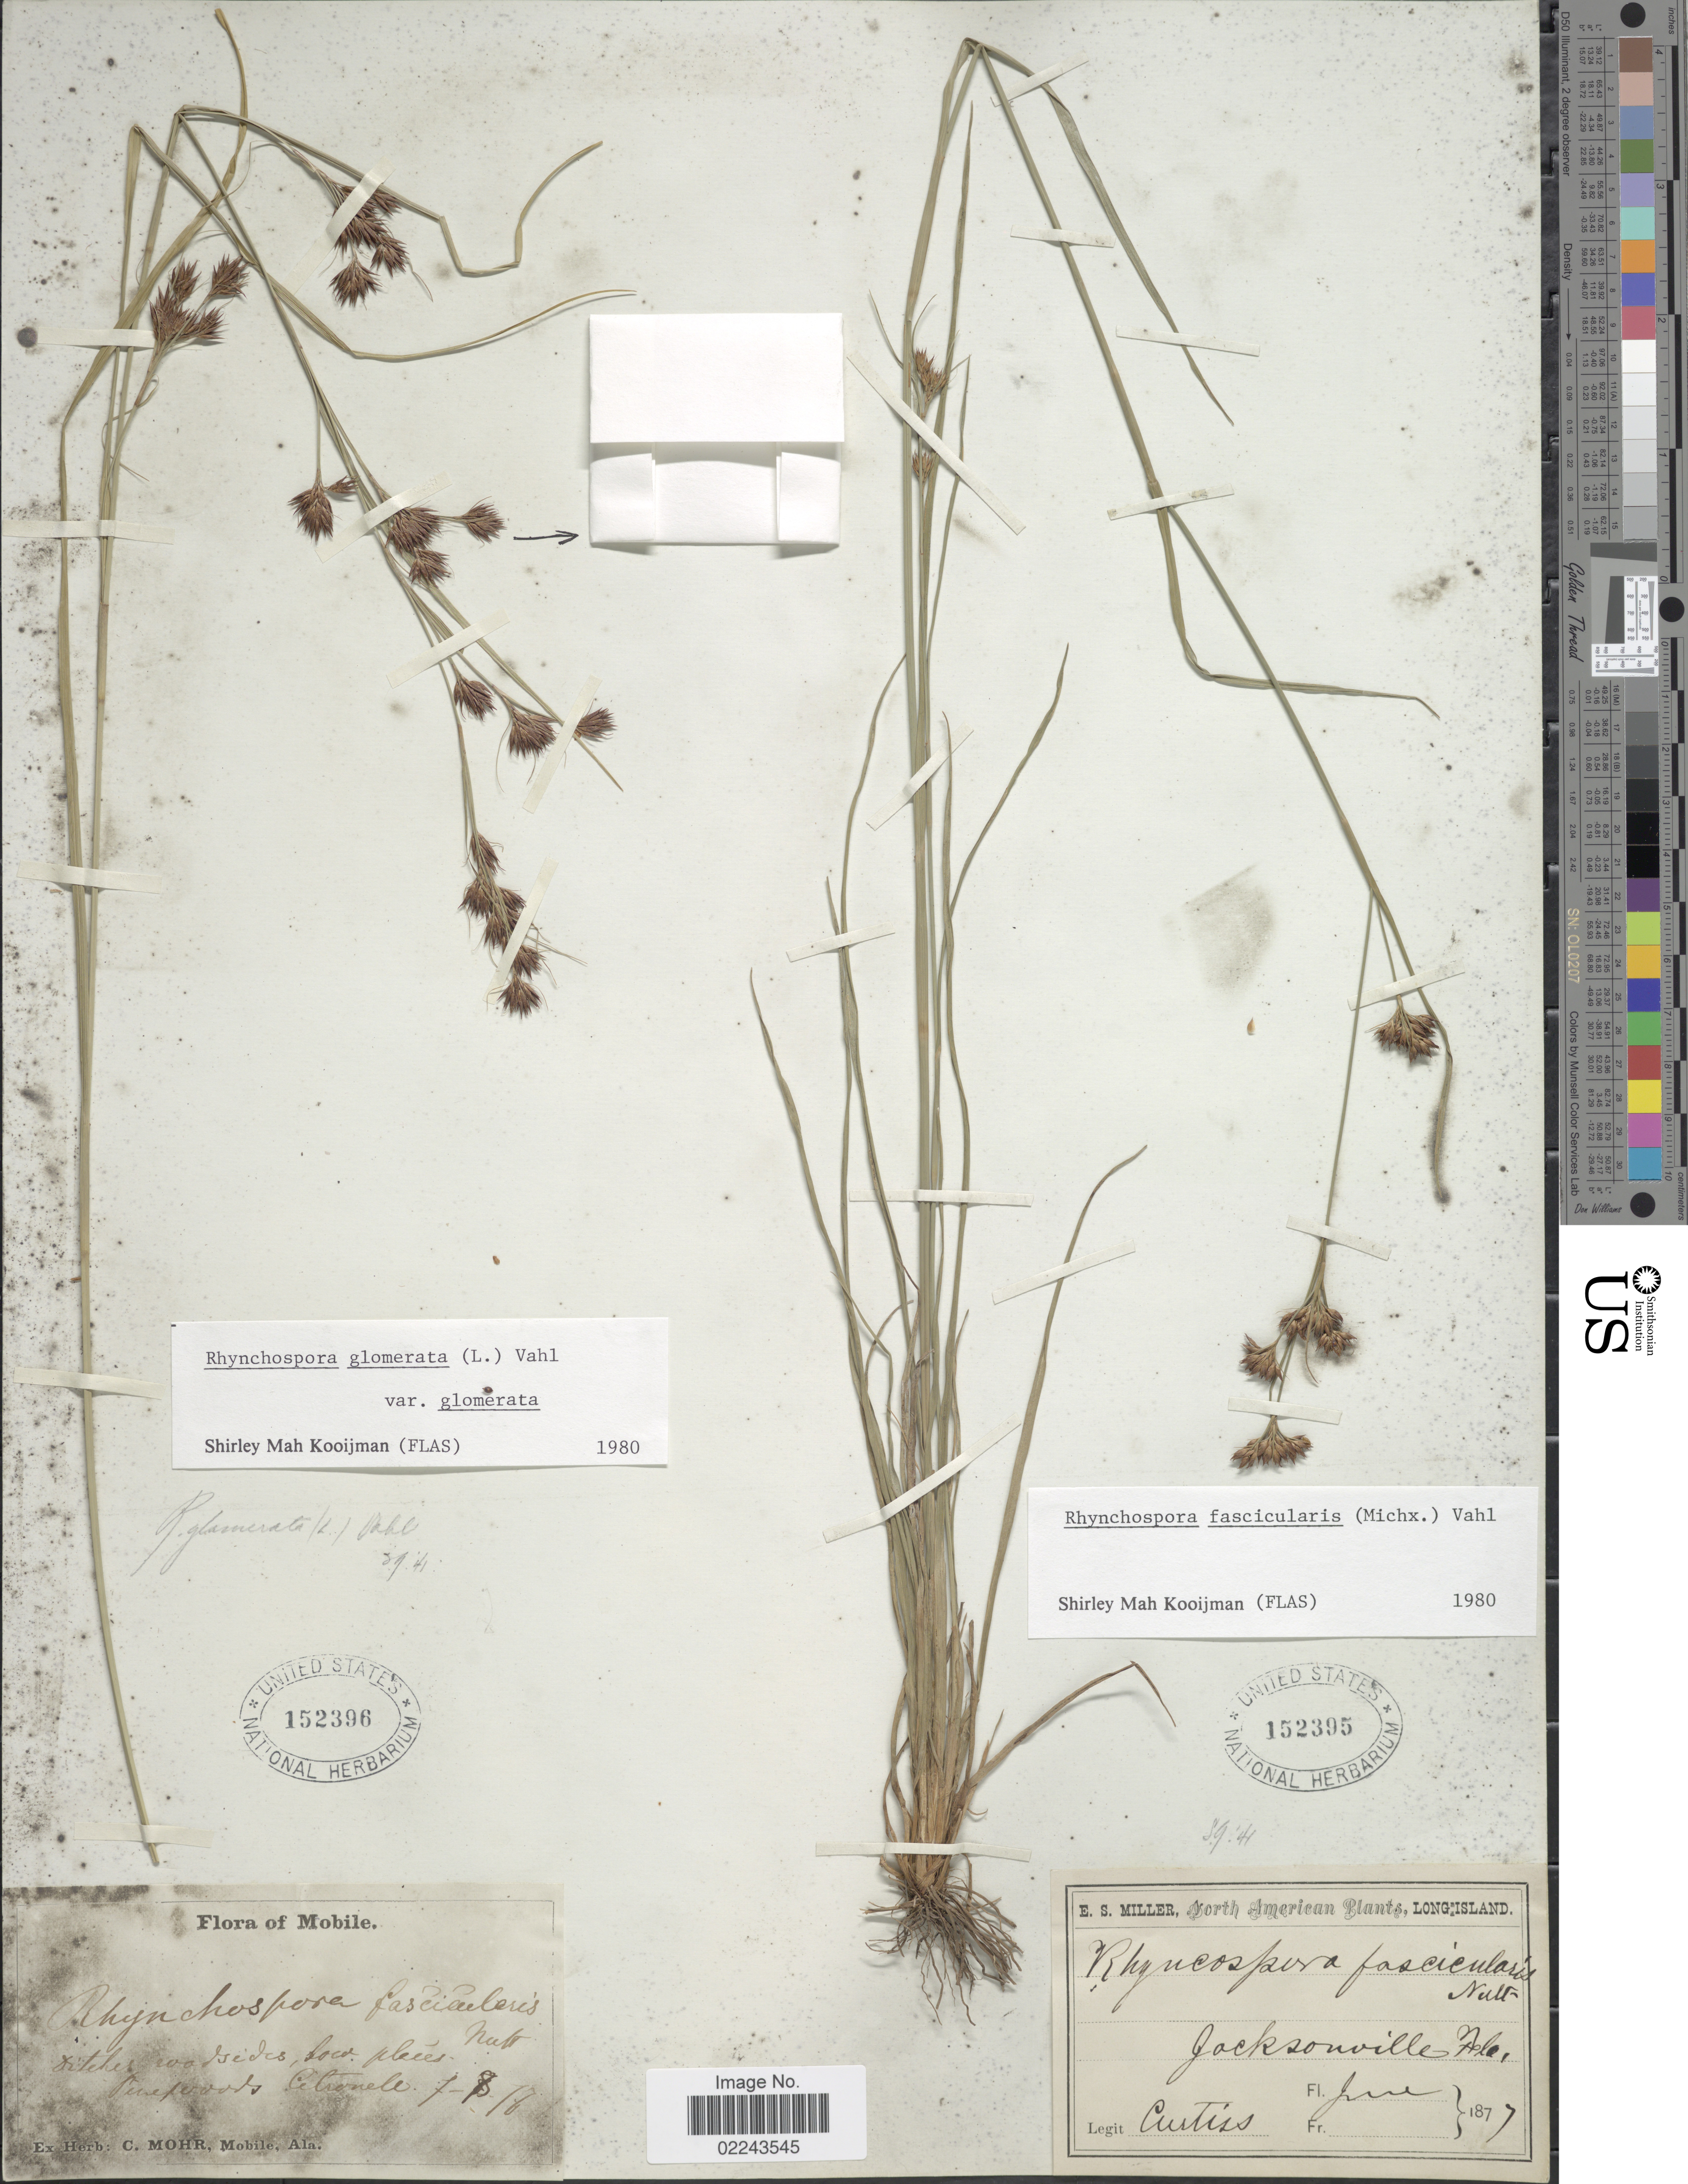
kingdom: Plantae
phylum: Tracheophyta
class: Liliopsida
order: Poales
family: Cyperaceae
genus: Rhynchospora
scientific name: Rhynchospora fascicularis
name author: (Michx.) Vahl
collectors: -. Curtiss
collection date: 1877-06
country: United States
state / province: Florida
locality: Jacksonville, Fla.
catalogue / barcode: US 152395-2